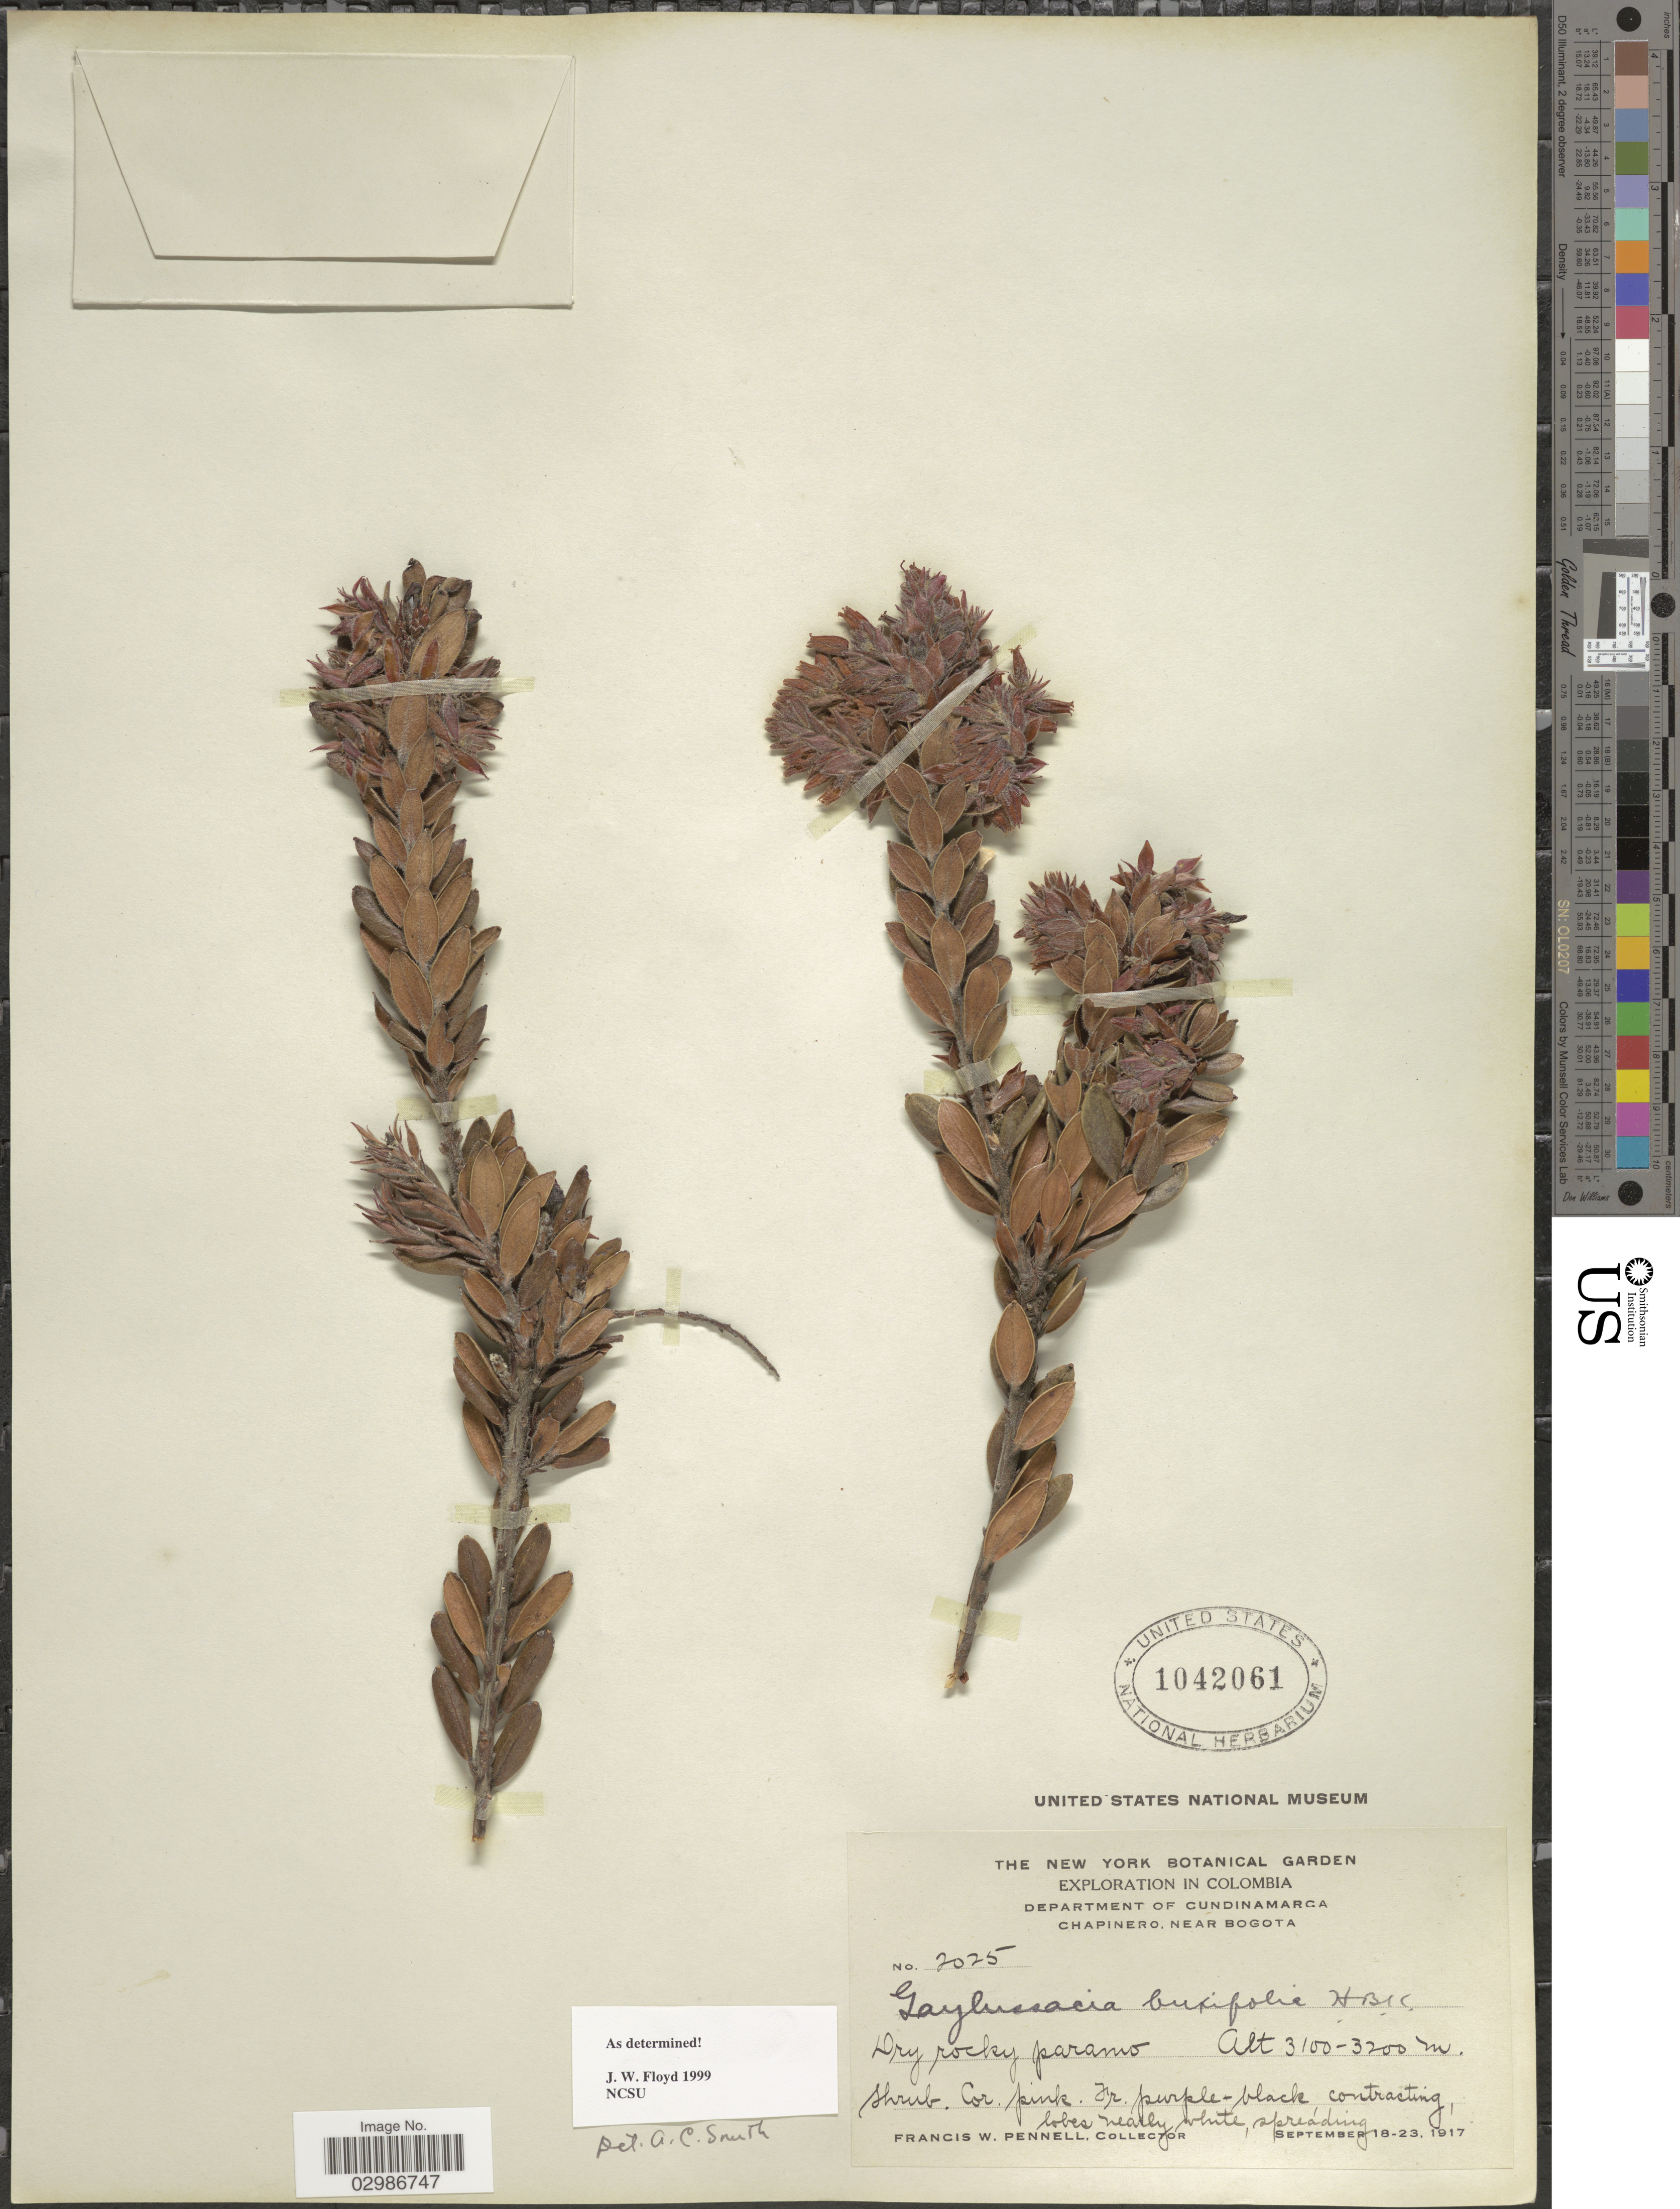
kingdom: Plantae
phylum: Tracheophyta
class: Magnoliopsida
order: Ericales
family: Ericaceae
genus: Gaylussacia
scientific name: Gaylussacia buxifolia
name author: Kunth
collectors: F. W. Pennell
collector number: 2025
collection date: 1917-09-18/1917-09-23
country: Colombia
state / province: Cundinamarca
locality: Department of Cundinamarca, Chapinero, near Bogota.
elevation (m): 3100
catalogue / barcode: US 1042061